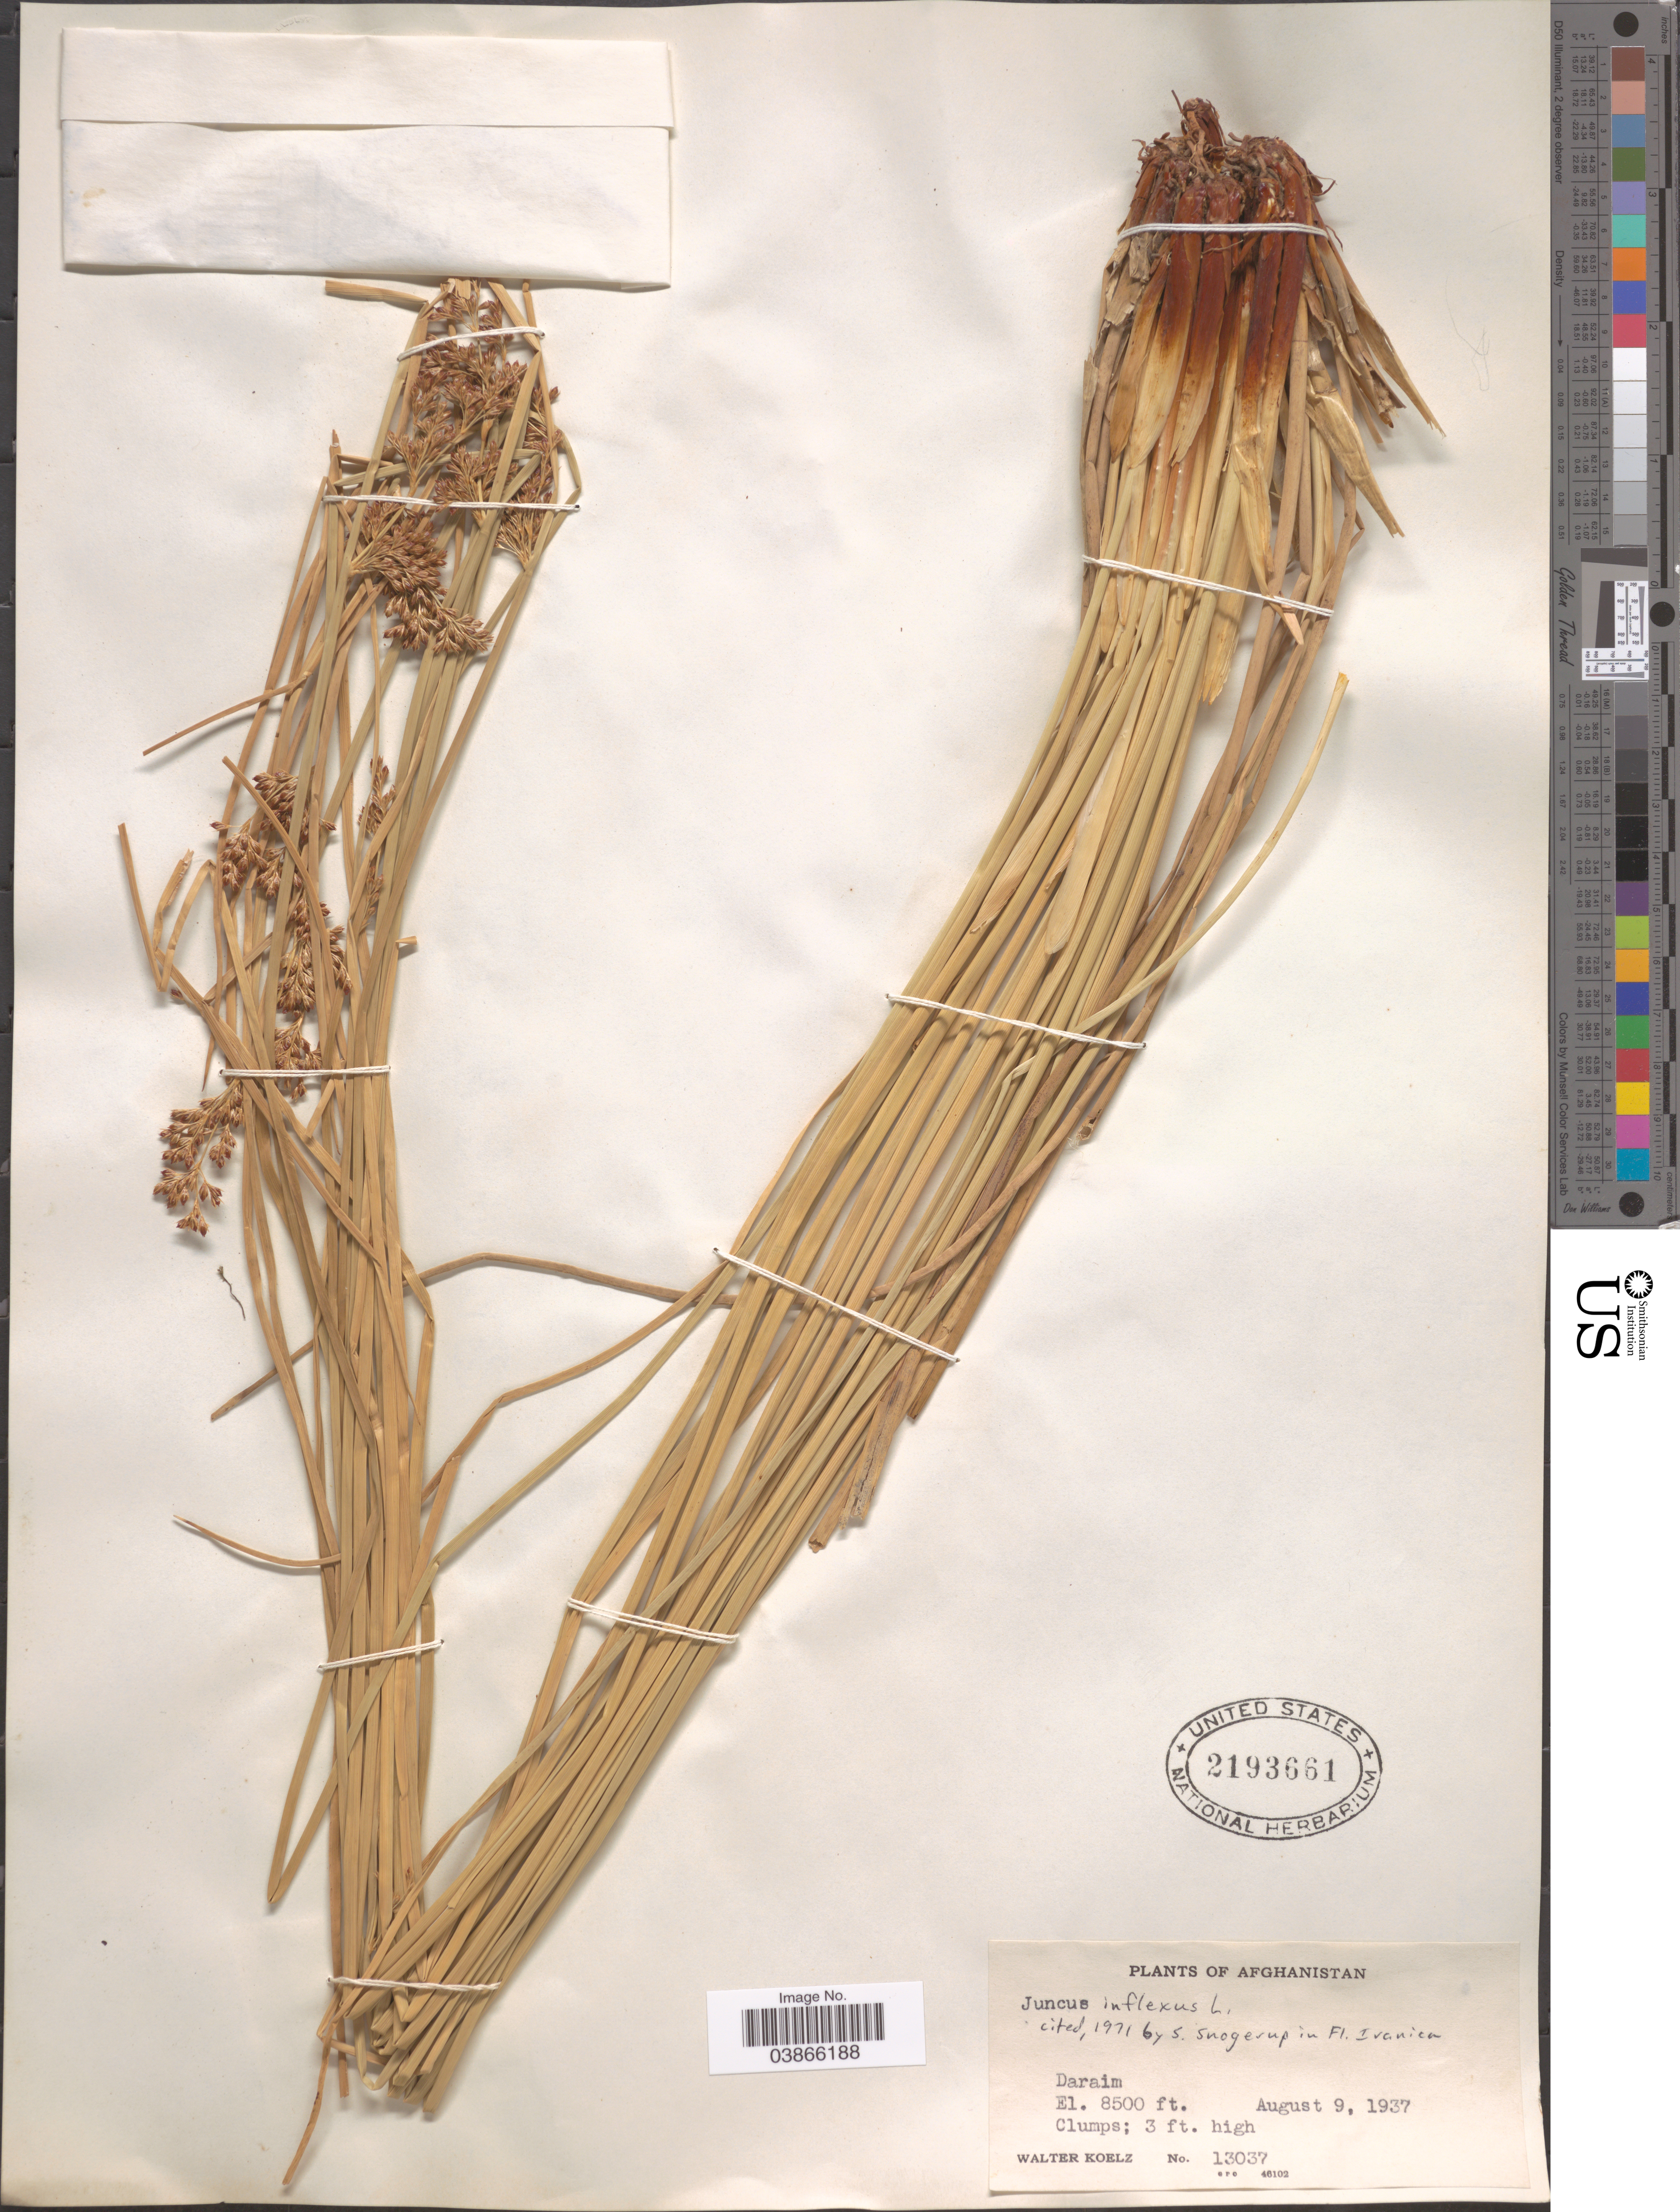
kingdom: Plantae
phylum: Tracheophyta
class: Liliopsida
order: Poales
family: Juncaceae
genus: Juncus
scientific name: Juncus inflexus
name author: L.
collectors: W. N. Koelz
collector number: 13037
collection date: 1937-08-09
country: Afghanistan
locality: Daraim.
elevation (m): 2591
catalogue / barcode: US 2193661